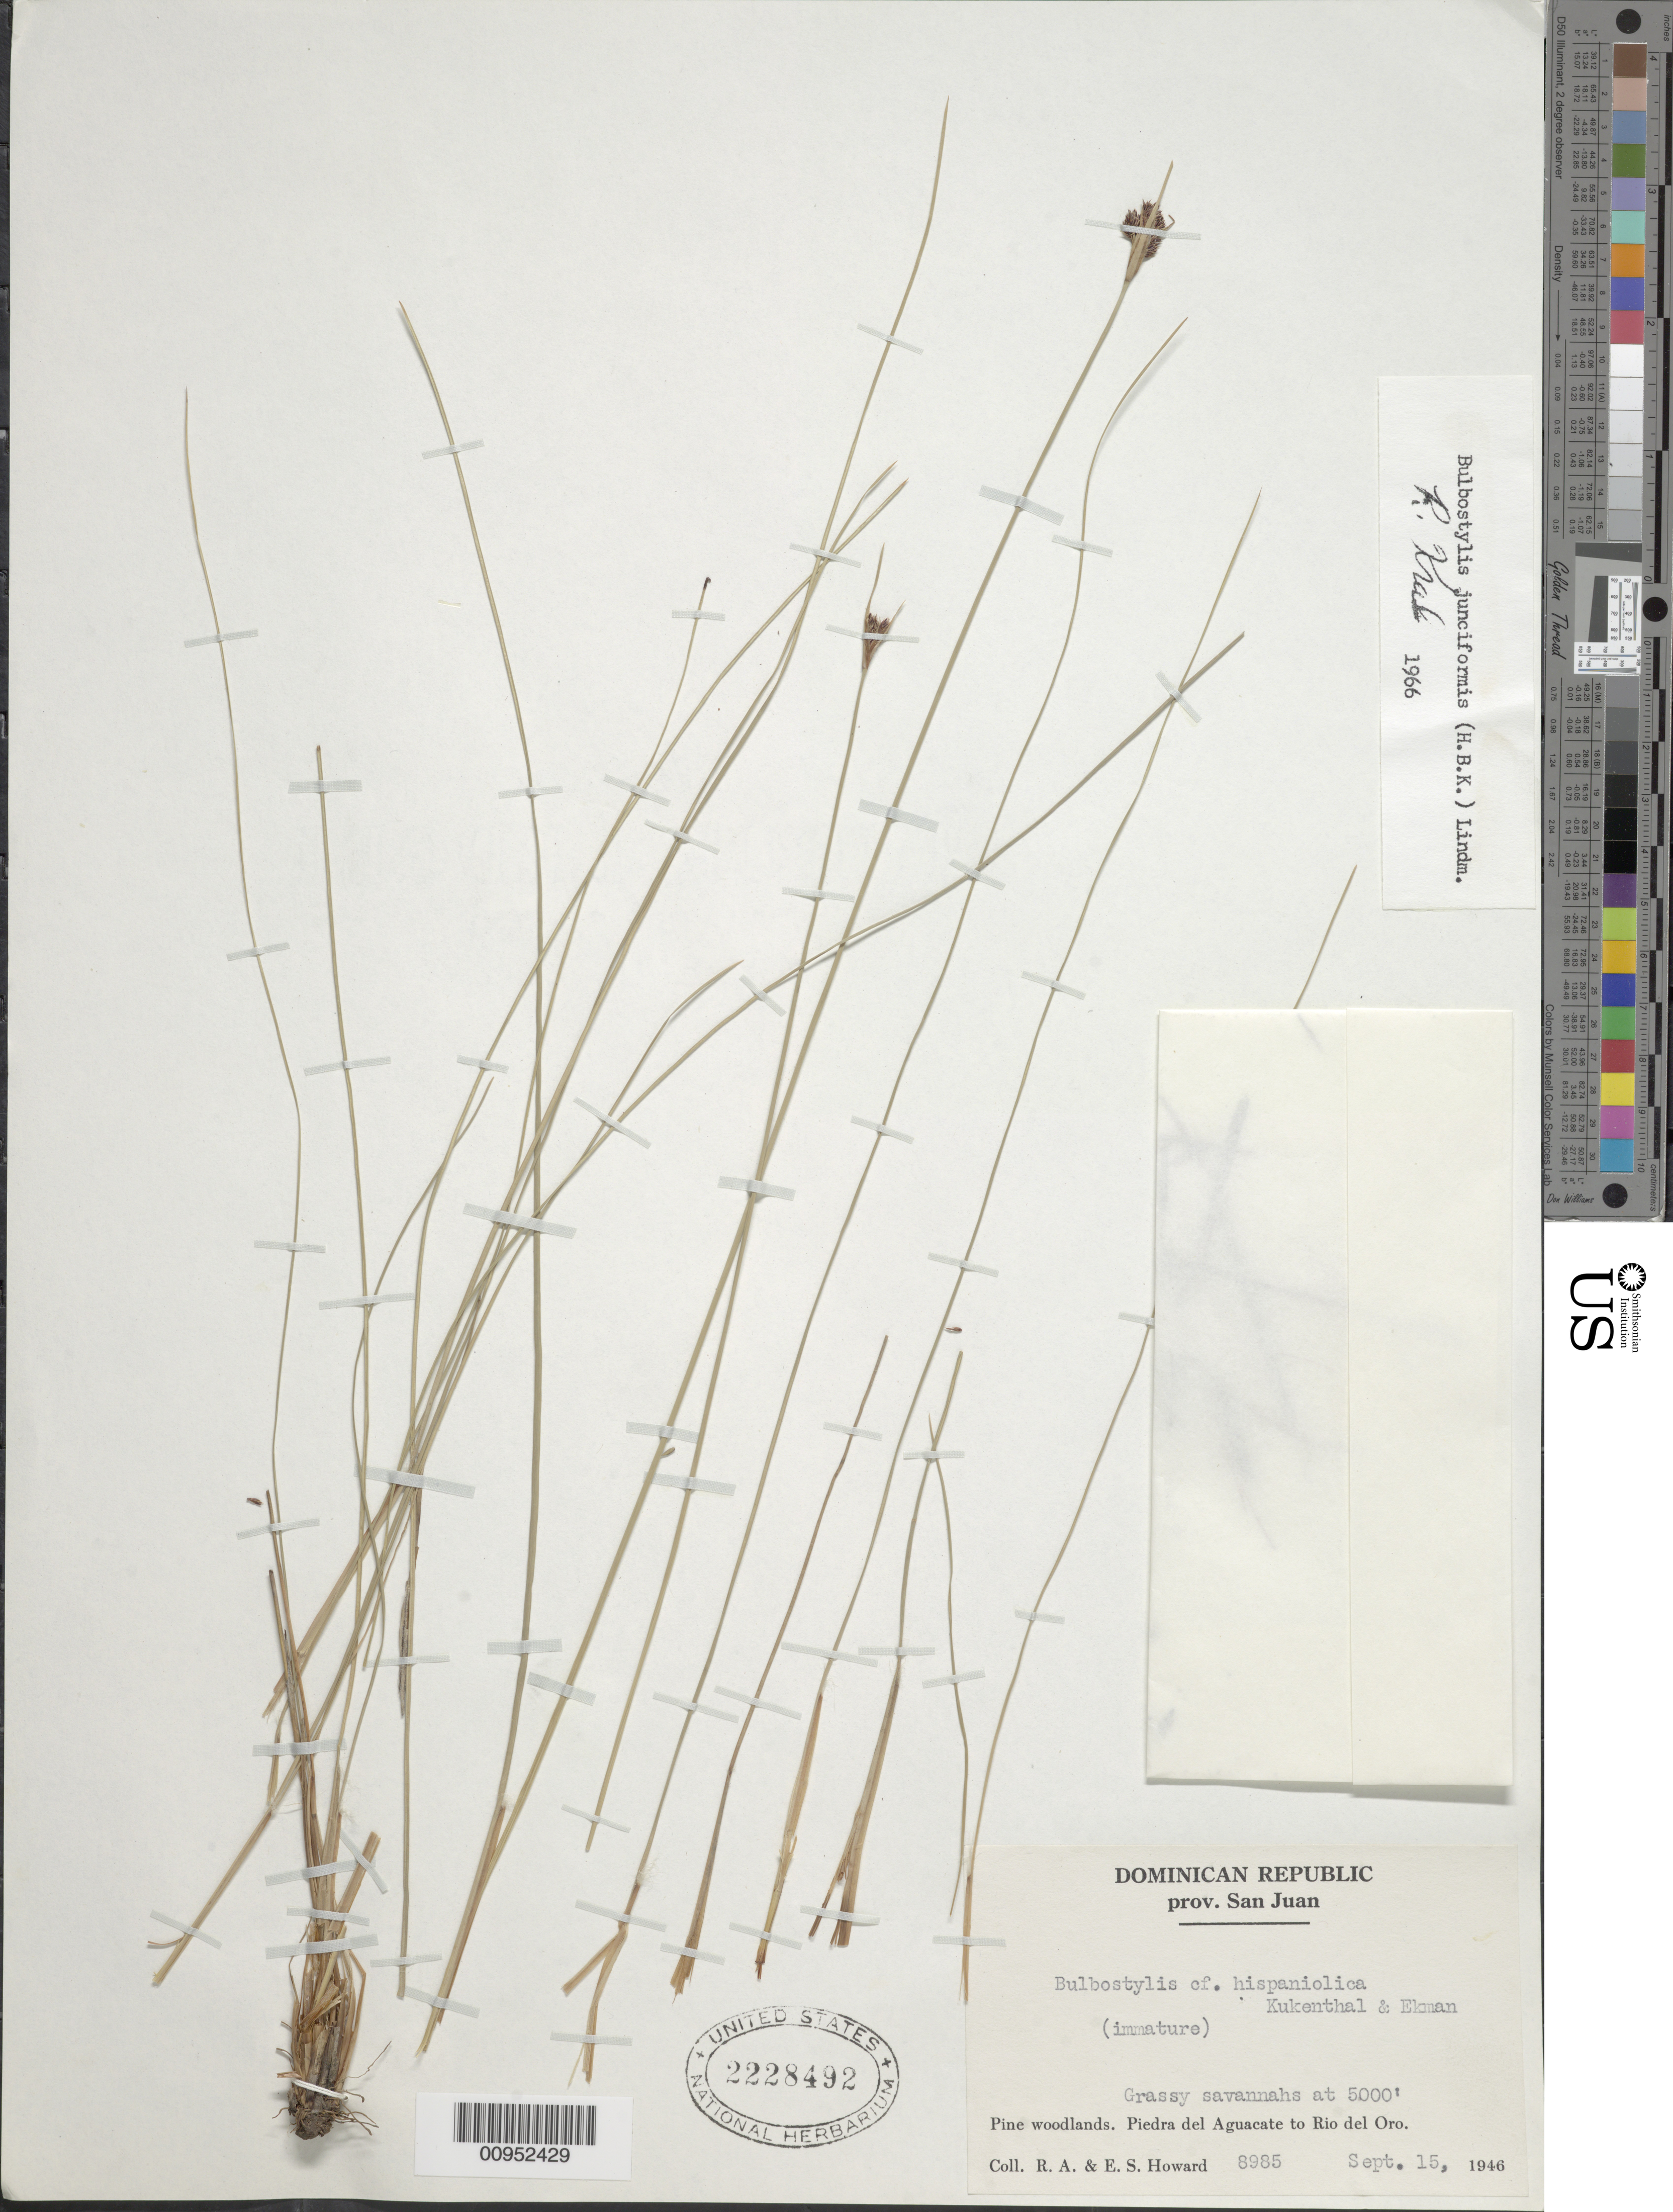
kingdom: Plantae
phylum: Tracheophyta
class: Liliopsida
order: Poales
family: Cyperaceae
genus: Bulbostylis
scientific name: Bulbostylis junciformis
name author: (Kunth) C.B. Clarke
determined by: Kral, Robert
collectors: R. A. Howard & E. S. Howard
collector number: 8985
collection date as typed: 15 Sep 1946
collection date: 1946-09-15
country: Dominican Republic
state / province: San Juan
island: Hispaniola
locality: Savannahs, Piedra del Aguacate to Rio del Oro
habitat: Grassy savannahs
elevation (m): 1524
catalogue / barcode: US 2228492